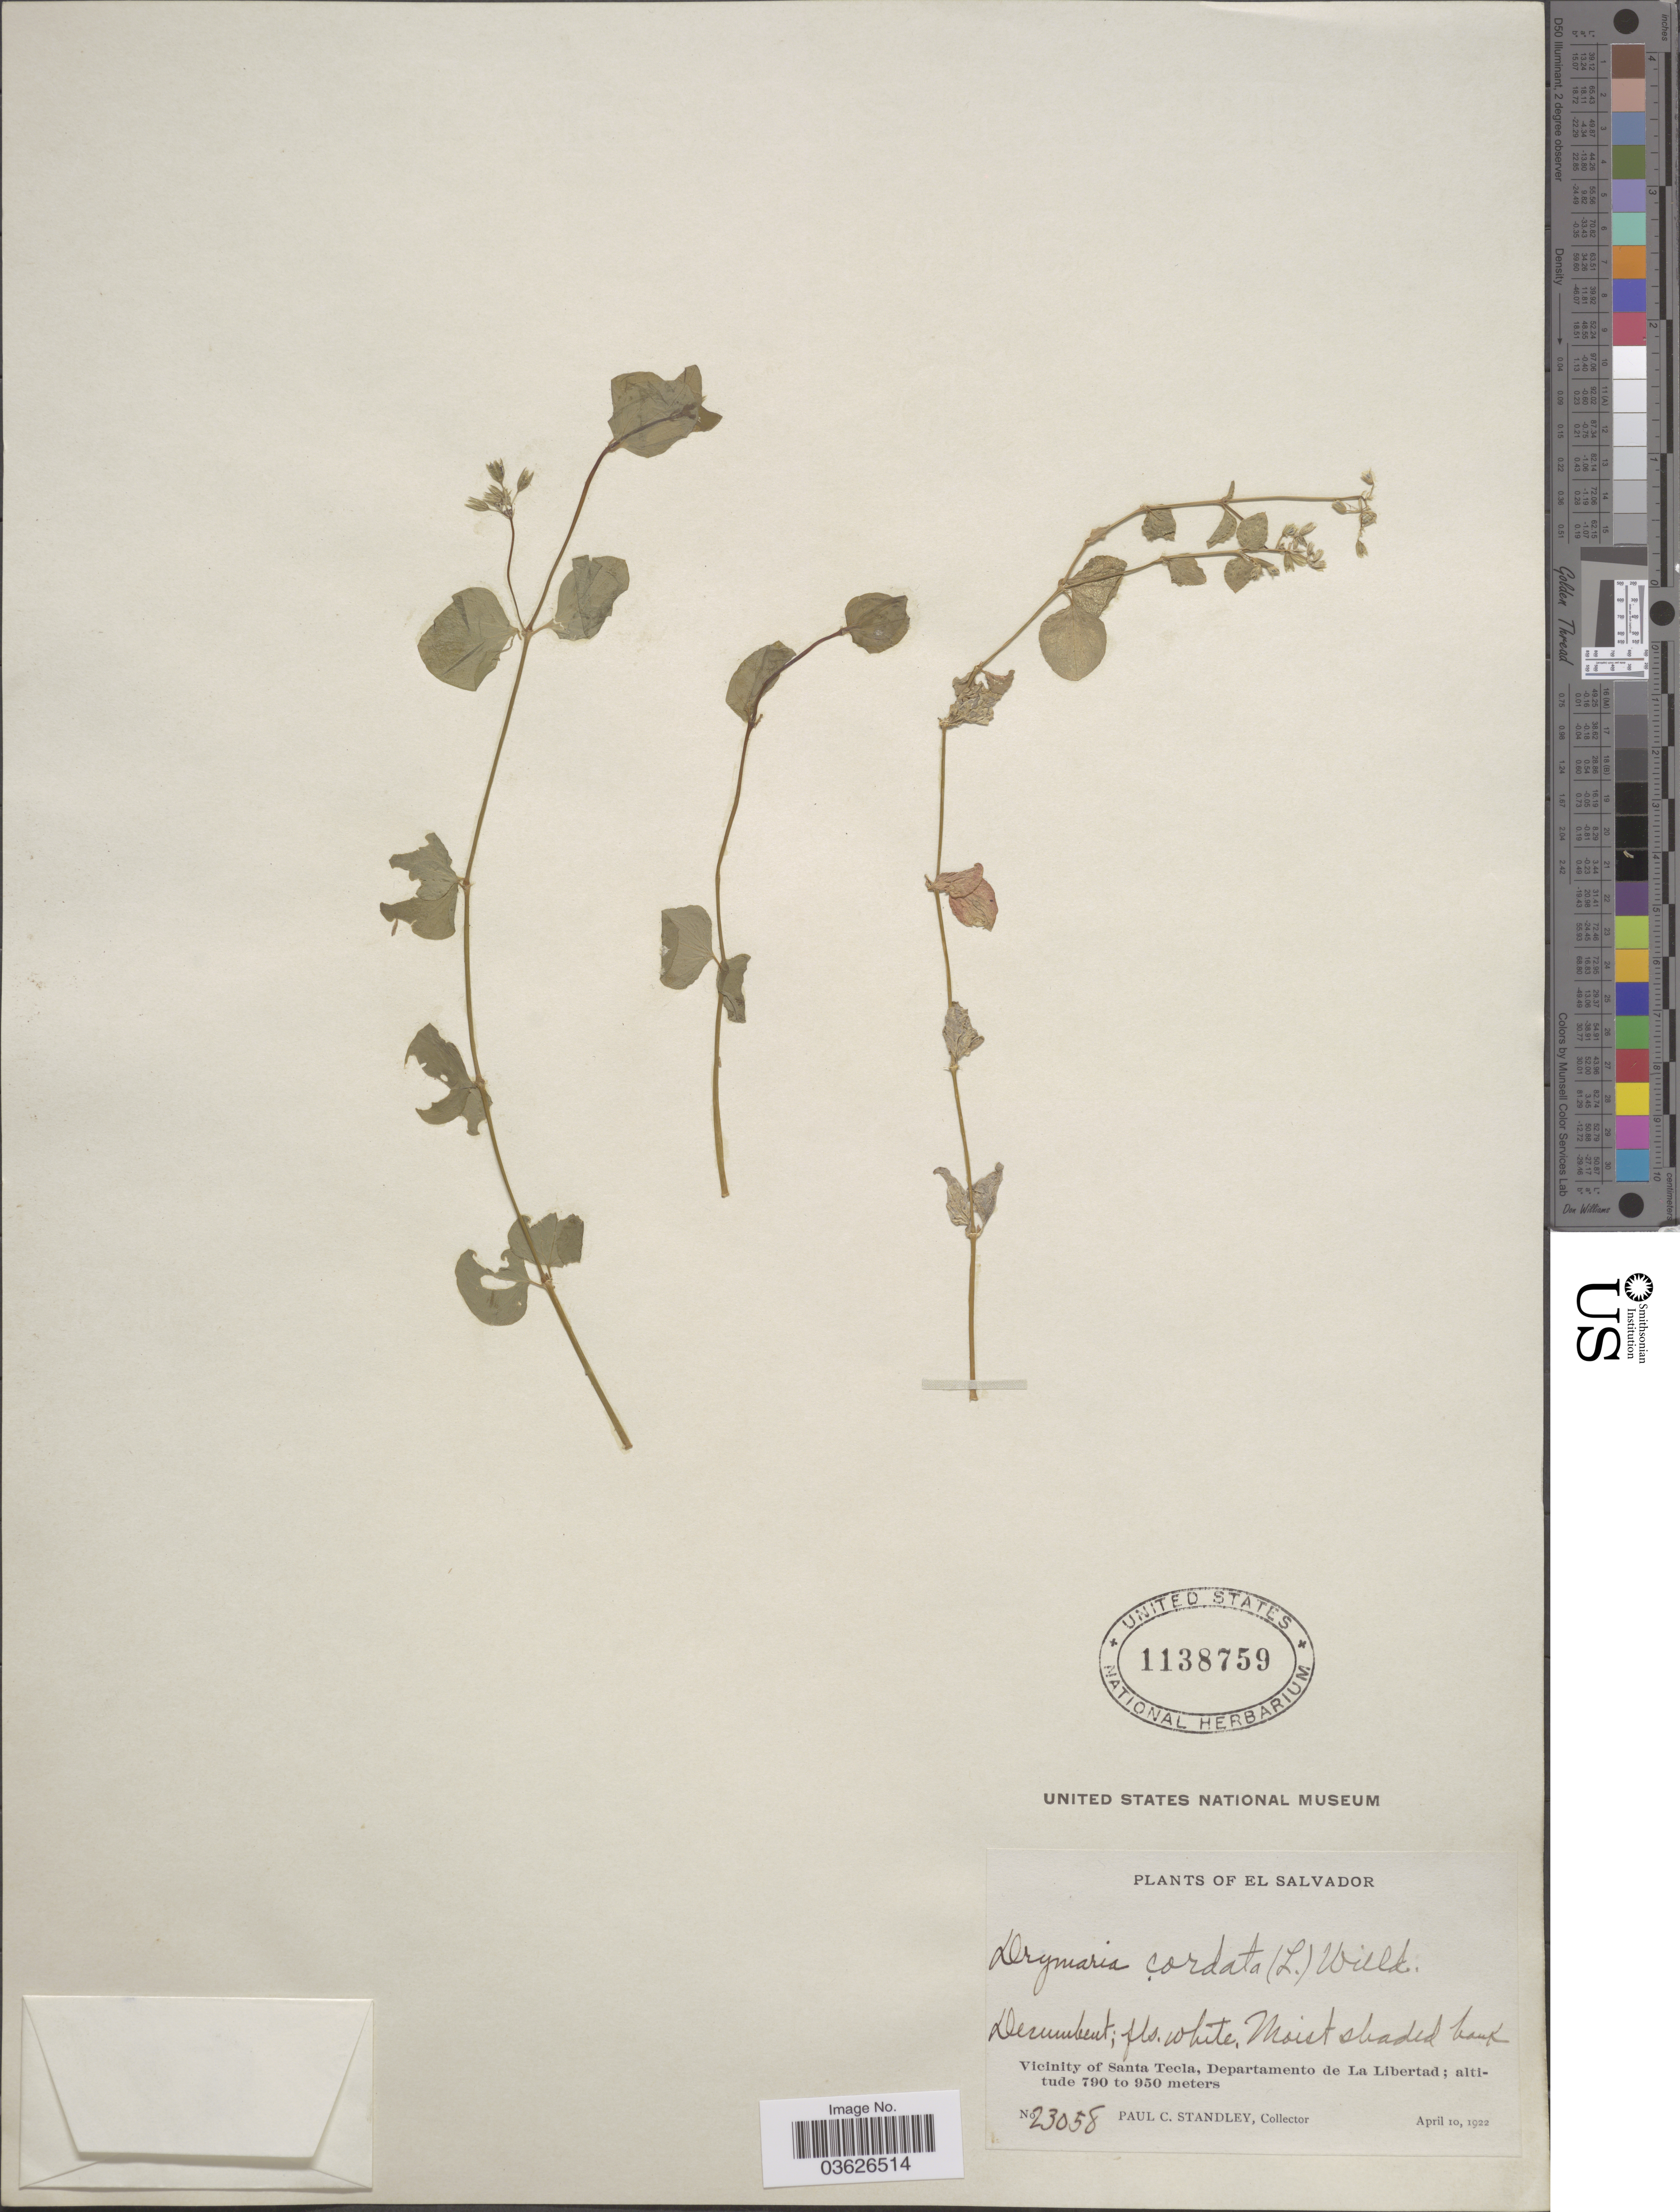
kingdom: Plantae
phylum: Tracheophyta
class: Magnoliopsida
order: Caryophyllales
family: Caryophyllaceae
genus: Drymaria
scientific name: Drymaria cordata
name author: (L.) Willd. ex Schult.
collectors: P. C. Standley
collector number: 23058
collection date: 1922-04-10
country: El Salvador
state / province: La Libertad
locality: Vicinity of Santa Tecla, Departamento de La Libertad.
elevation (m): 790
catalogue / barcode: US 1138759